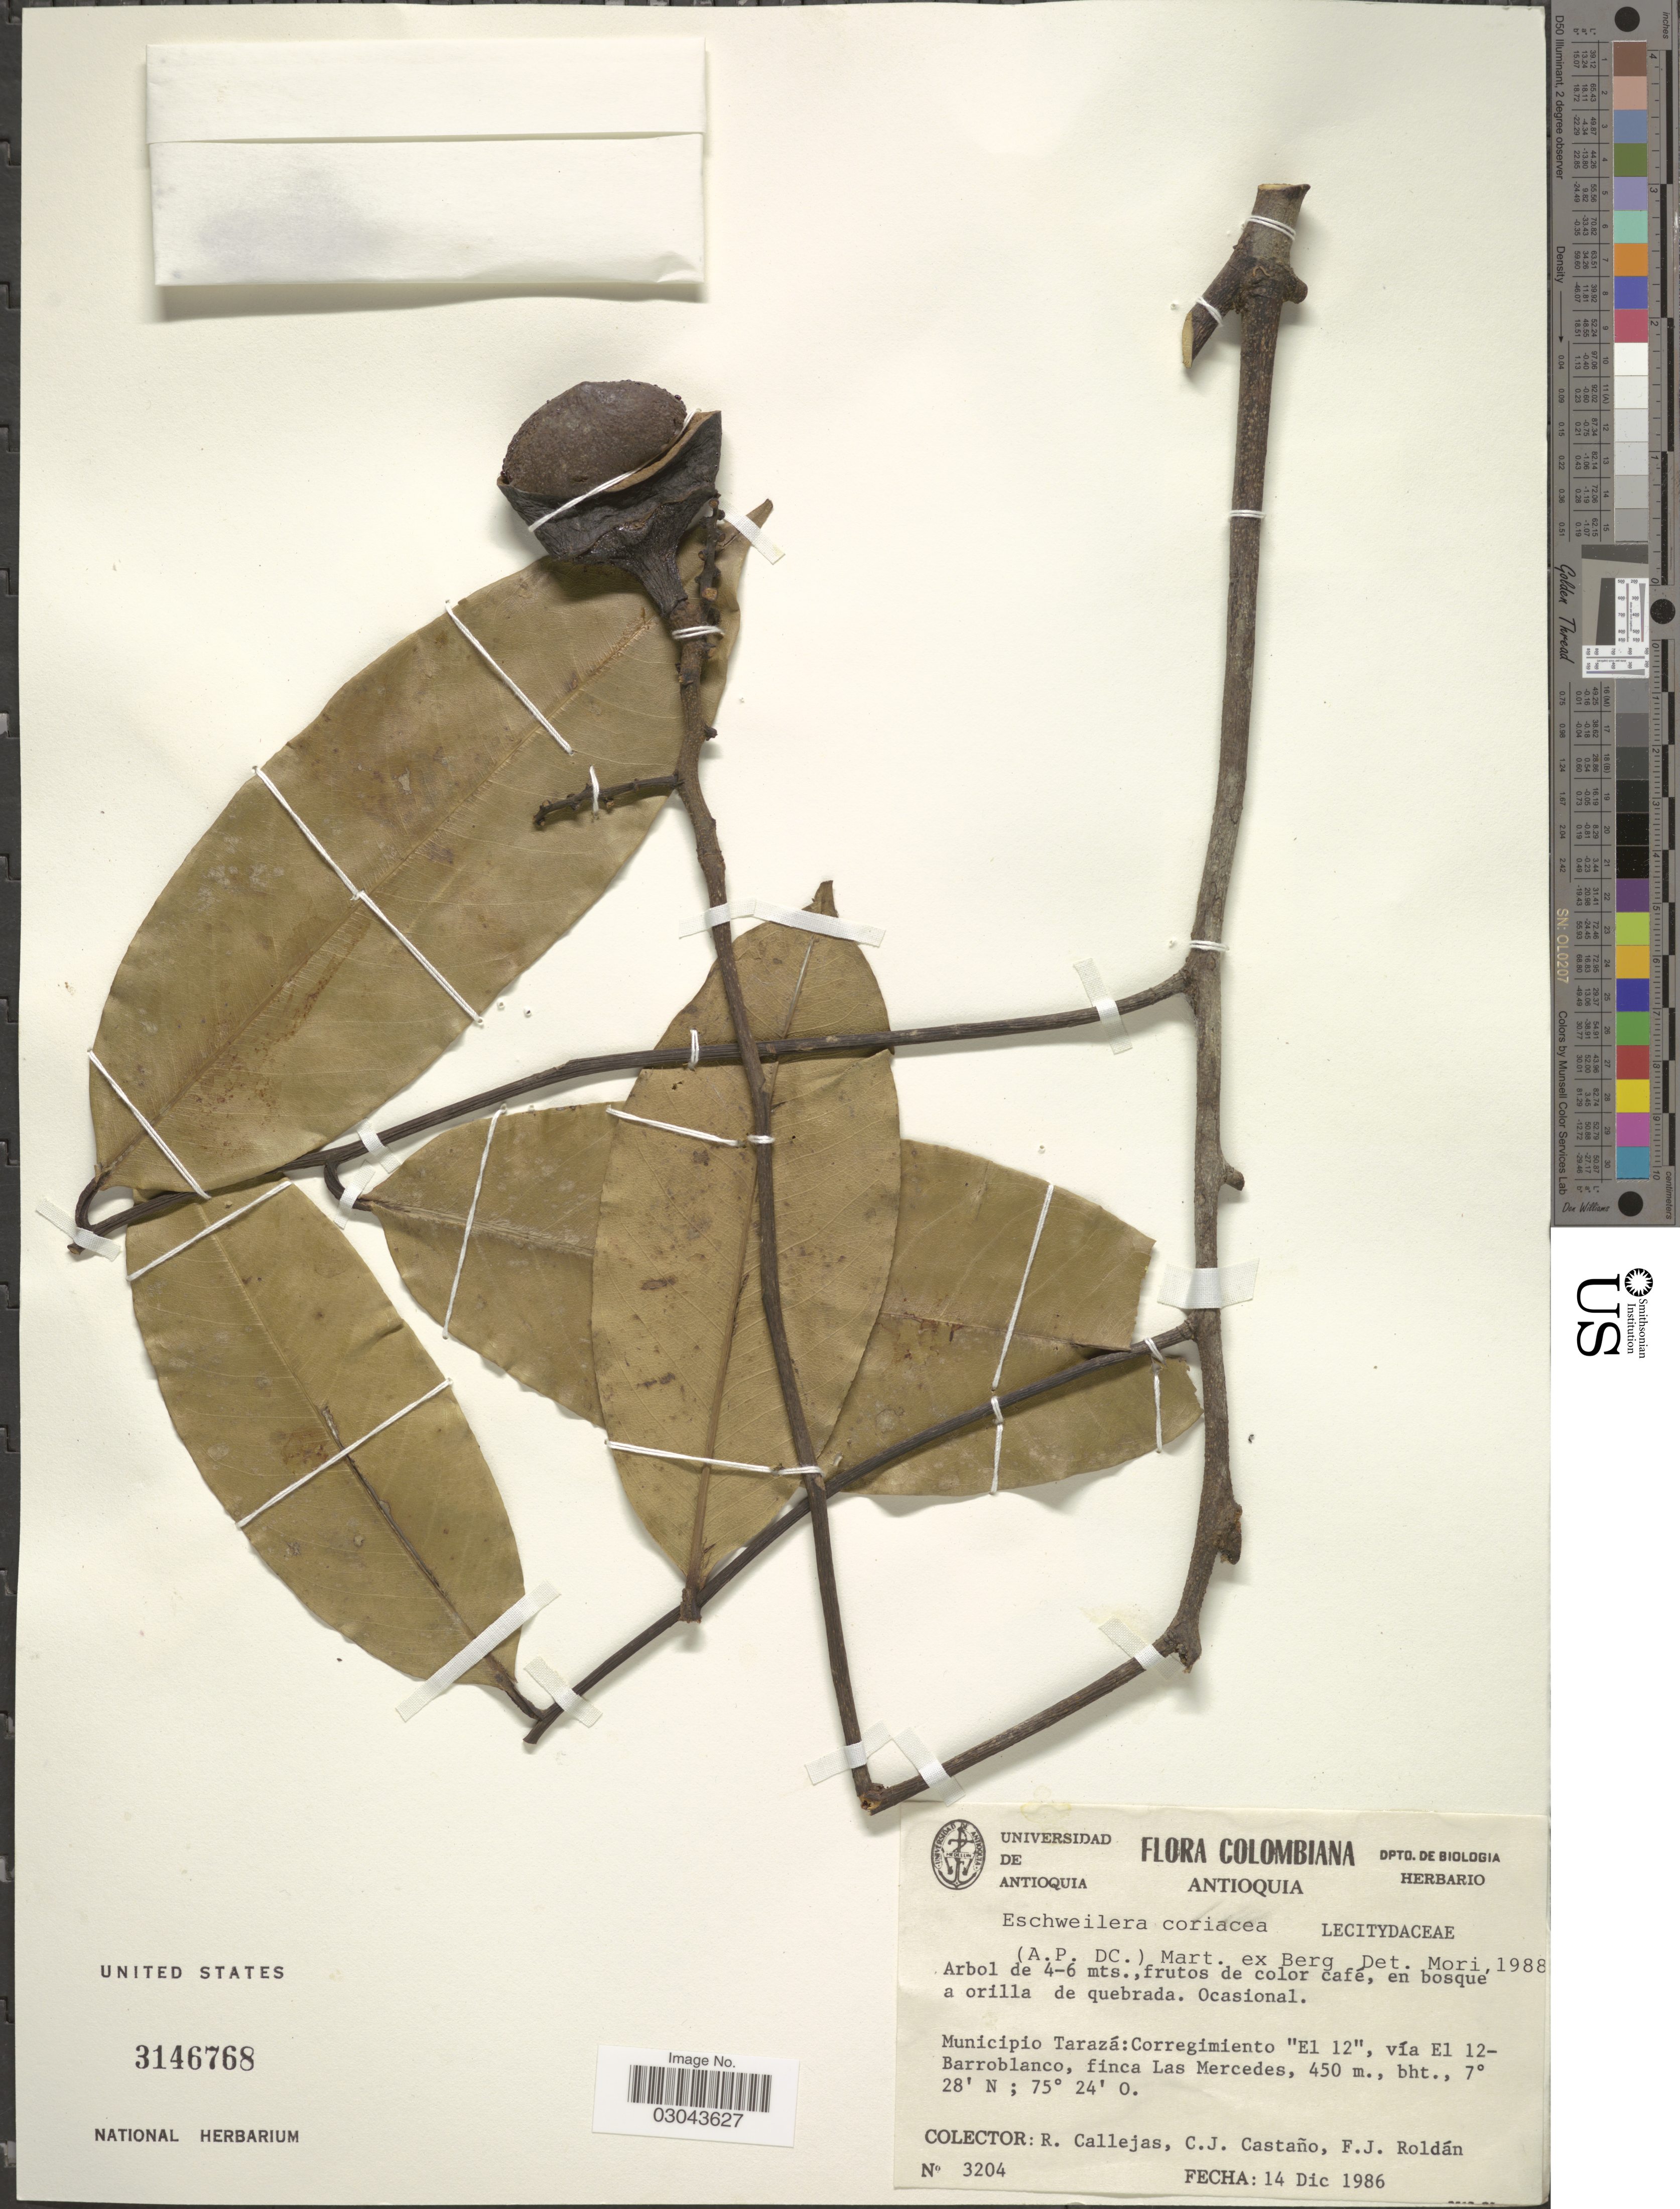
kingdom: Plantae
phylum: Tracheophyta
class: Magnoliopsida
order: Ericales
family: Lecythidaceae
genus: Eschweilera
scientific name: Eschweilera coriacea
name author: (DC.) S.A. Mori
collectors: R. Callejas, C. Castaño & F. J. Roldán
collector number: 3204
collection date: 1986-12-14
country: Colombia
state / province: Antioquia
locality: Municipio Tarazá: Corregimiento "El 12", vía El 12-Barroblanco, finca Las Mercedes.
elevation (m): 450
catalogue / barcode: US 3146768